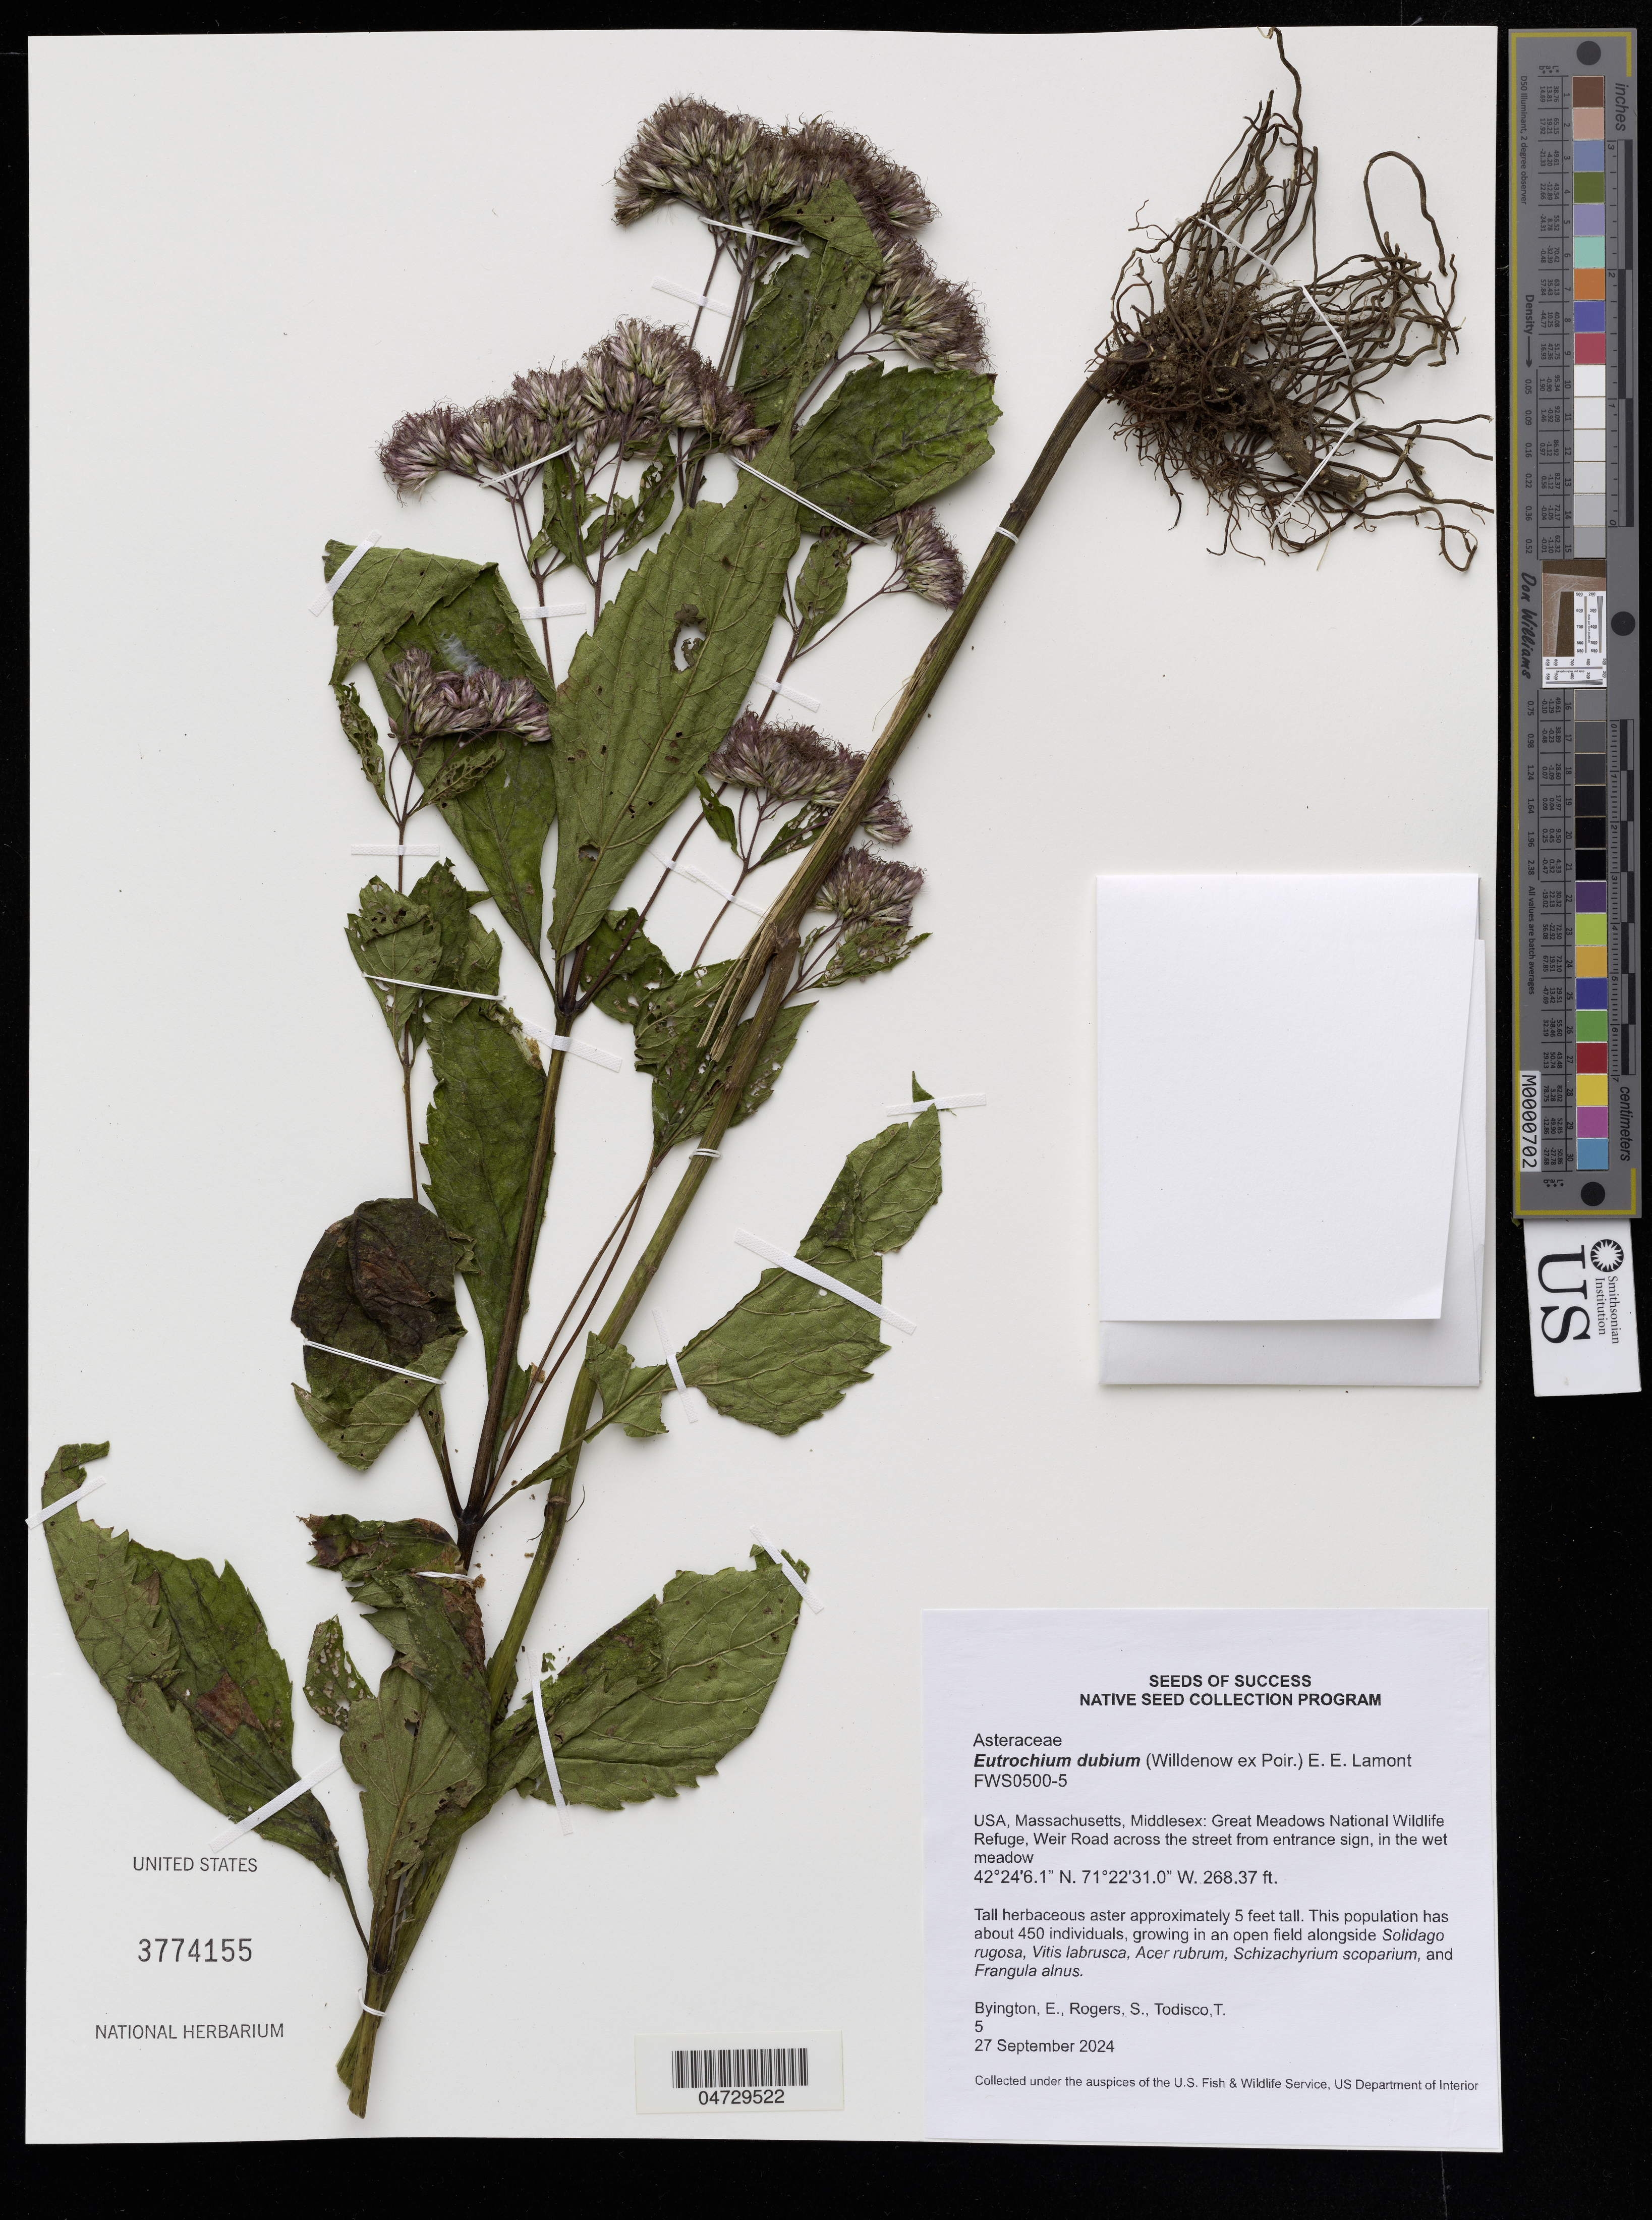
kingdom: Plantae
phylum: Tracheophyta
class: Magnoliopsida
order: Asterales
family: Asteraceae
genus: Eutrochium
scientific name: Eutrochium dubium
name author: (Willd. ex Poir.) E.E. Lamont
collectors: E. Byington, S. Rogers & T. Todisco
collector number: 5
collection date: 2024-09-27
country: United States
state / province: Massachusetts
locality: Middlesex: Great Meadows National Wildlife Refuge, Weir Road across the street from entrance sign, in the wet meadow.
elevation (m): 81.8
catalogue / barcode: US 3774155